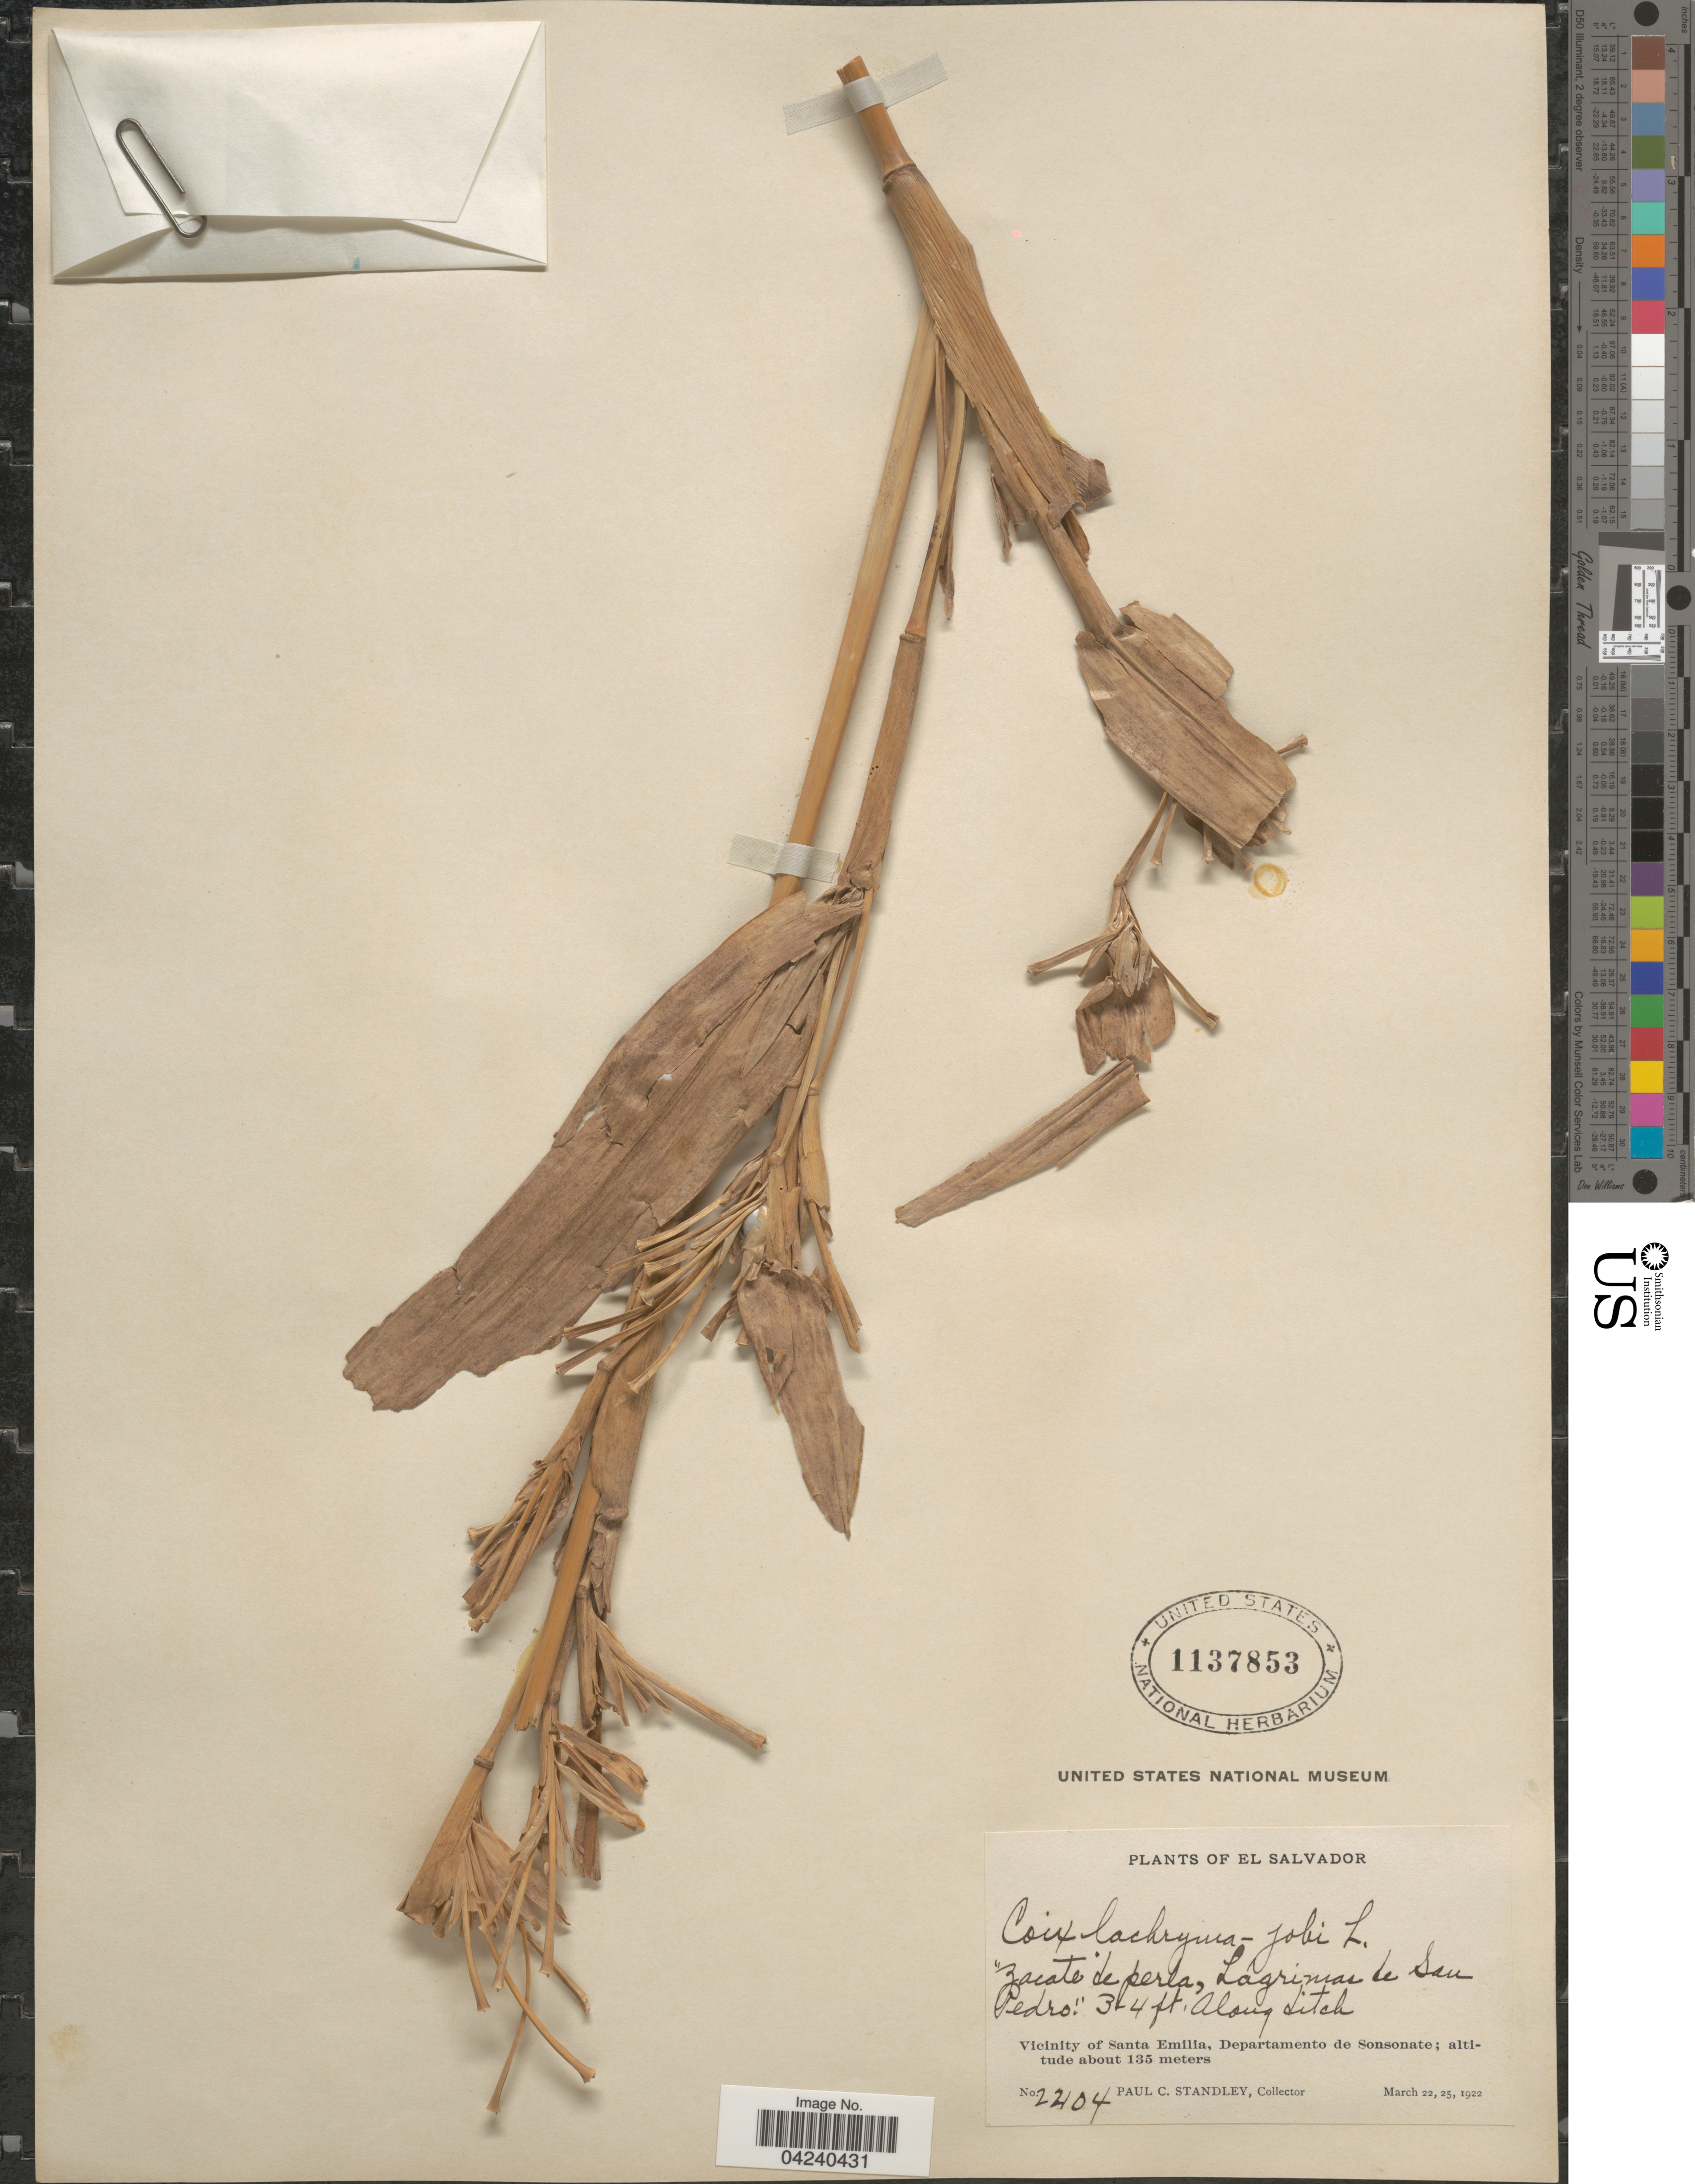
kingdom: Plantae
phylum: Tracheophyta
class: Liliopsida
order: Poales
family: Poaceae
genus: Coix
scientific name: Coix lacryma-jobi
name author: L.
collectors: P. C. Standley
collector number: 22104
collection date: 1922-03-22/1922-03-25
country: El Salvador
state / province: Sonsonate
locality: Along ditch. Vicinity of Santa Emilia, Departamento de Sonsonate.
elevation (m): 135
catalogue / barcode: US 1137853